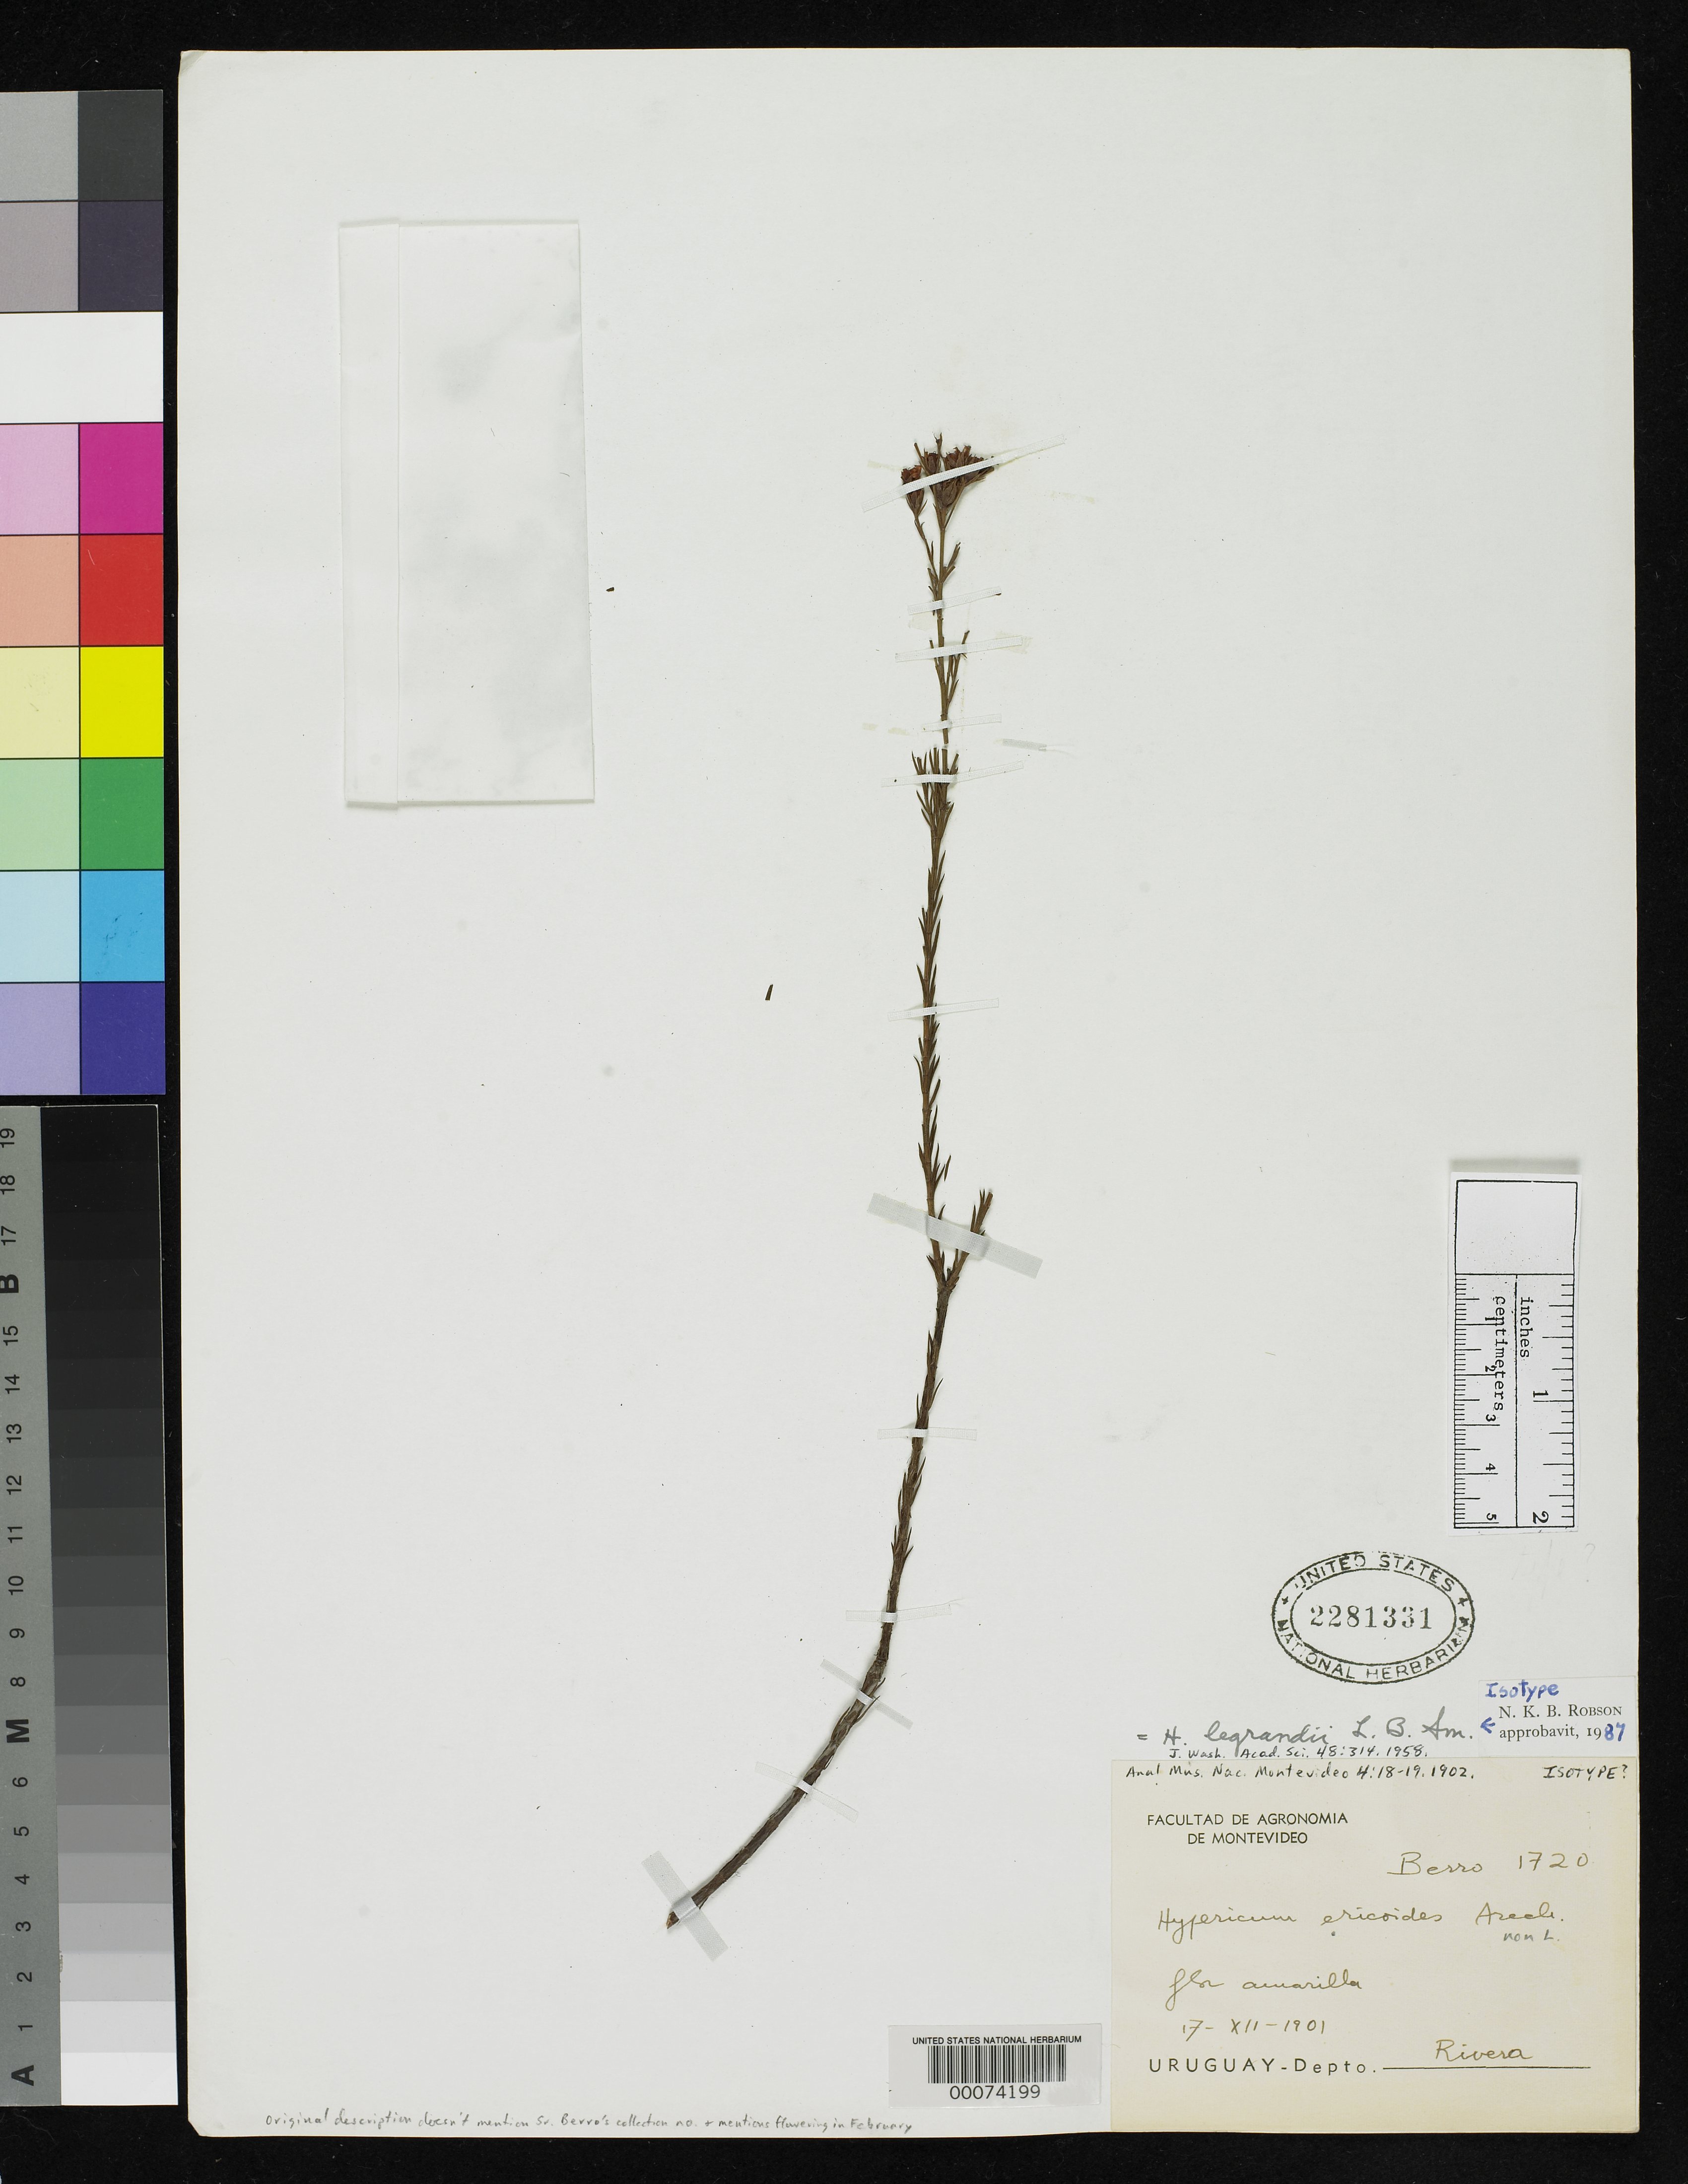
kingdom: Plantae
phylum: Tracheophyta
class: Magnoliopsida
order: Malpighiales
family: Hypericaceae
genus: Hypericum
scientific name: Hypericum ericoides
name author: Arechav.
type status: Isotype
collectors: M. Berro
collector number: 1720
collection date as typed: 17 Dec 1901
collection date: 1901-12-17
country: Uruguay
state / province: Rivera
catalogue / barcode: US 2281331-2